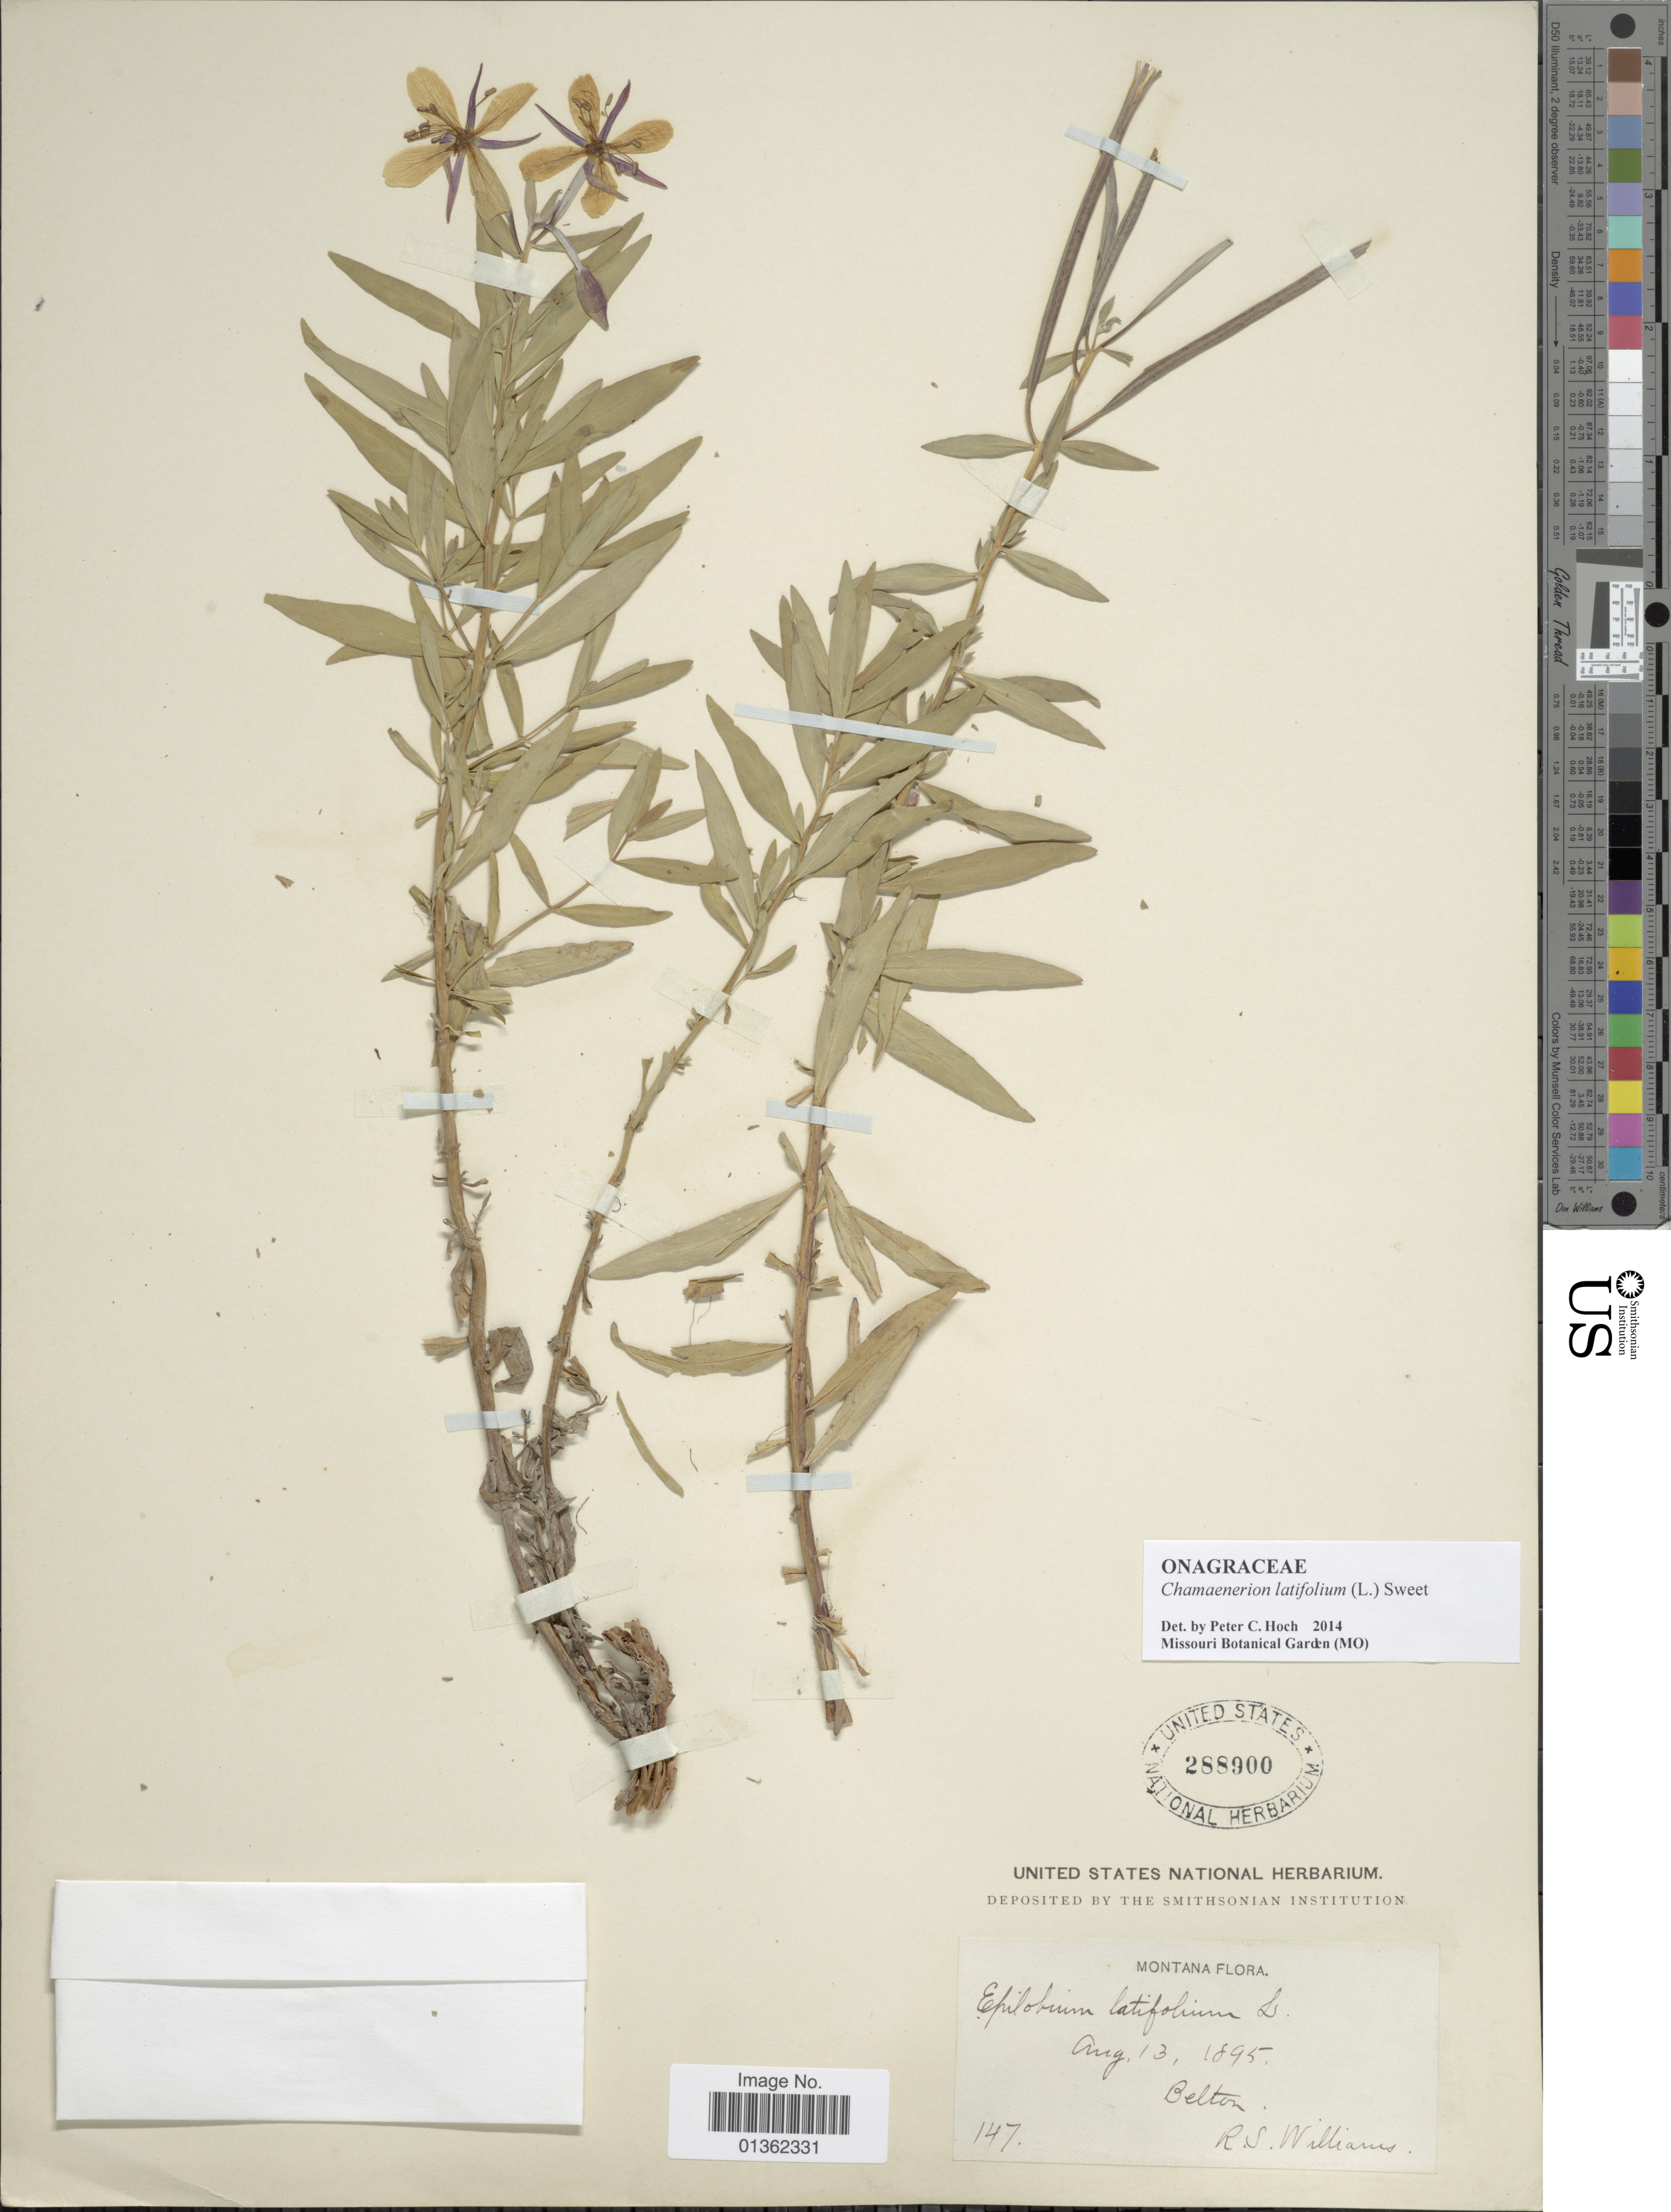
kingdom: Plantae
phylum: Tracheophyta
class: Magnoliopsida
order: Myrtales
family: Onagraceae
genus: Chamaenerion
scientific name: Chamaenerion latifolium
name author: (L.) Th. Fr. & Lange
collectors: P. C. Standley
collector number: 147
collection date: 1895-08-13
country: United States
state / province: Montana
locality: Belton.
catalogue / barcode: US 288900